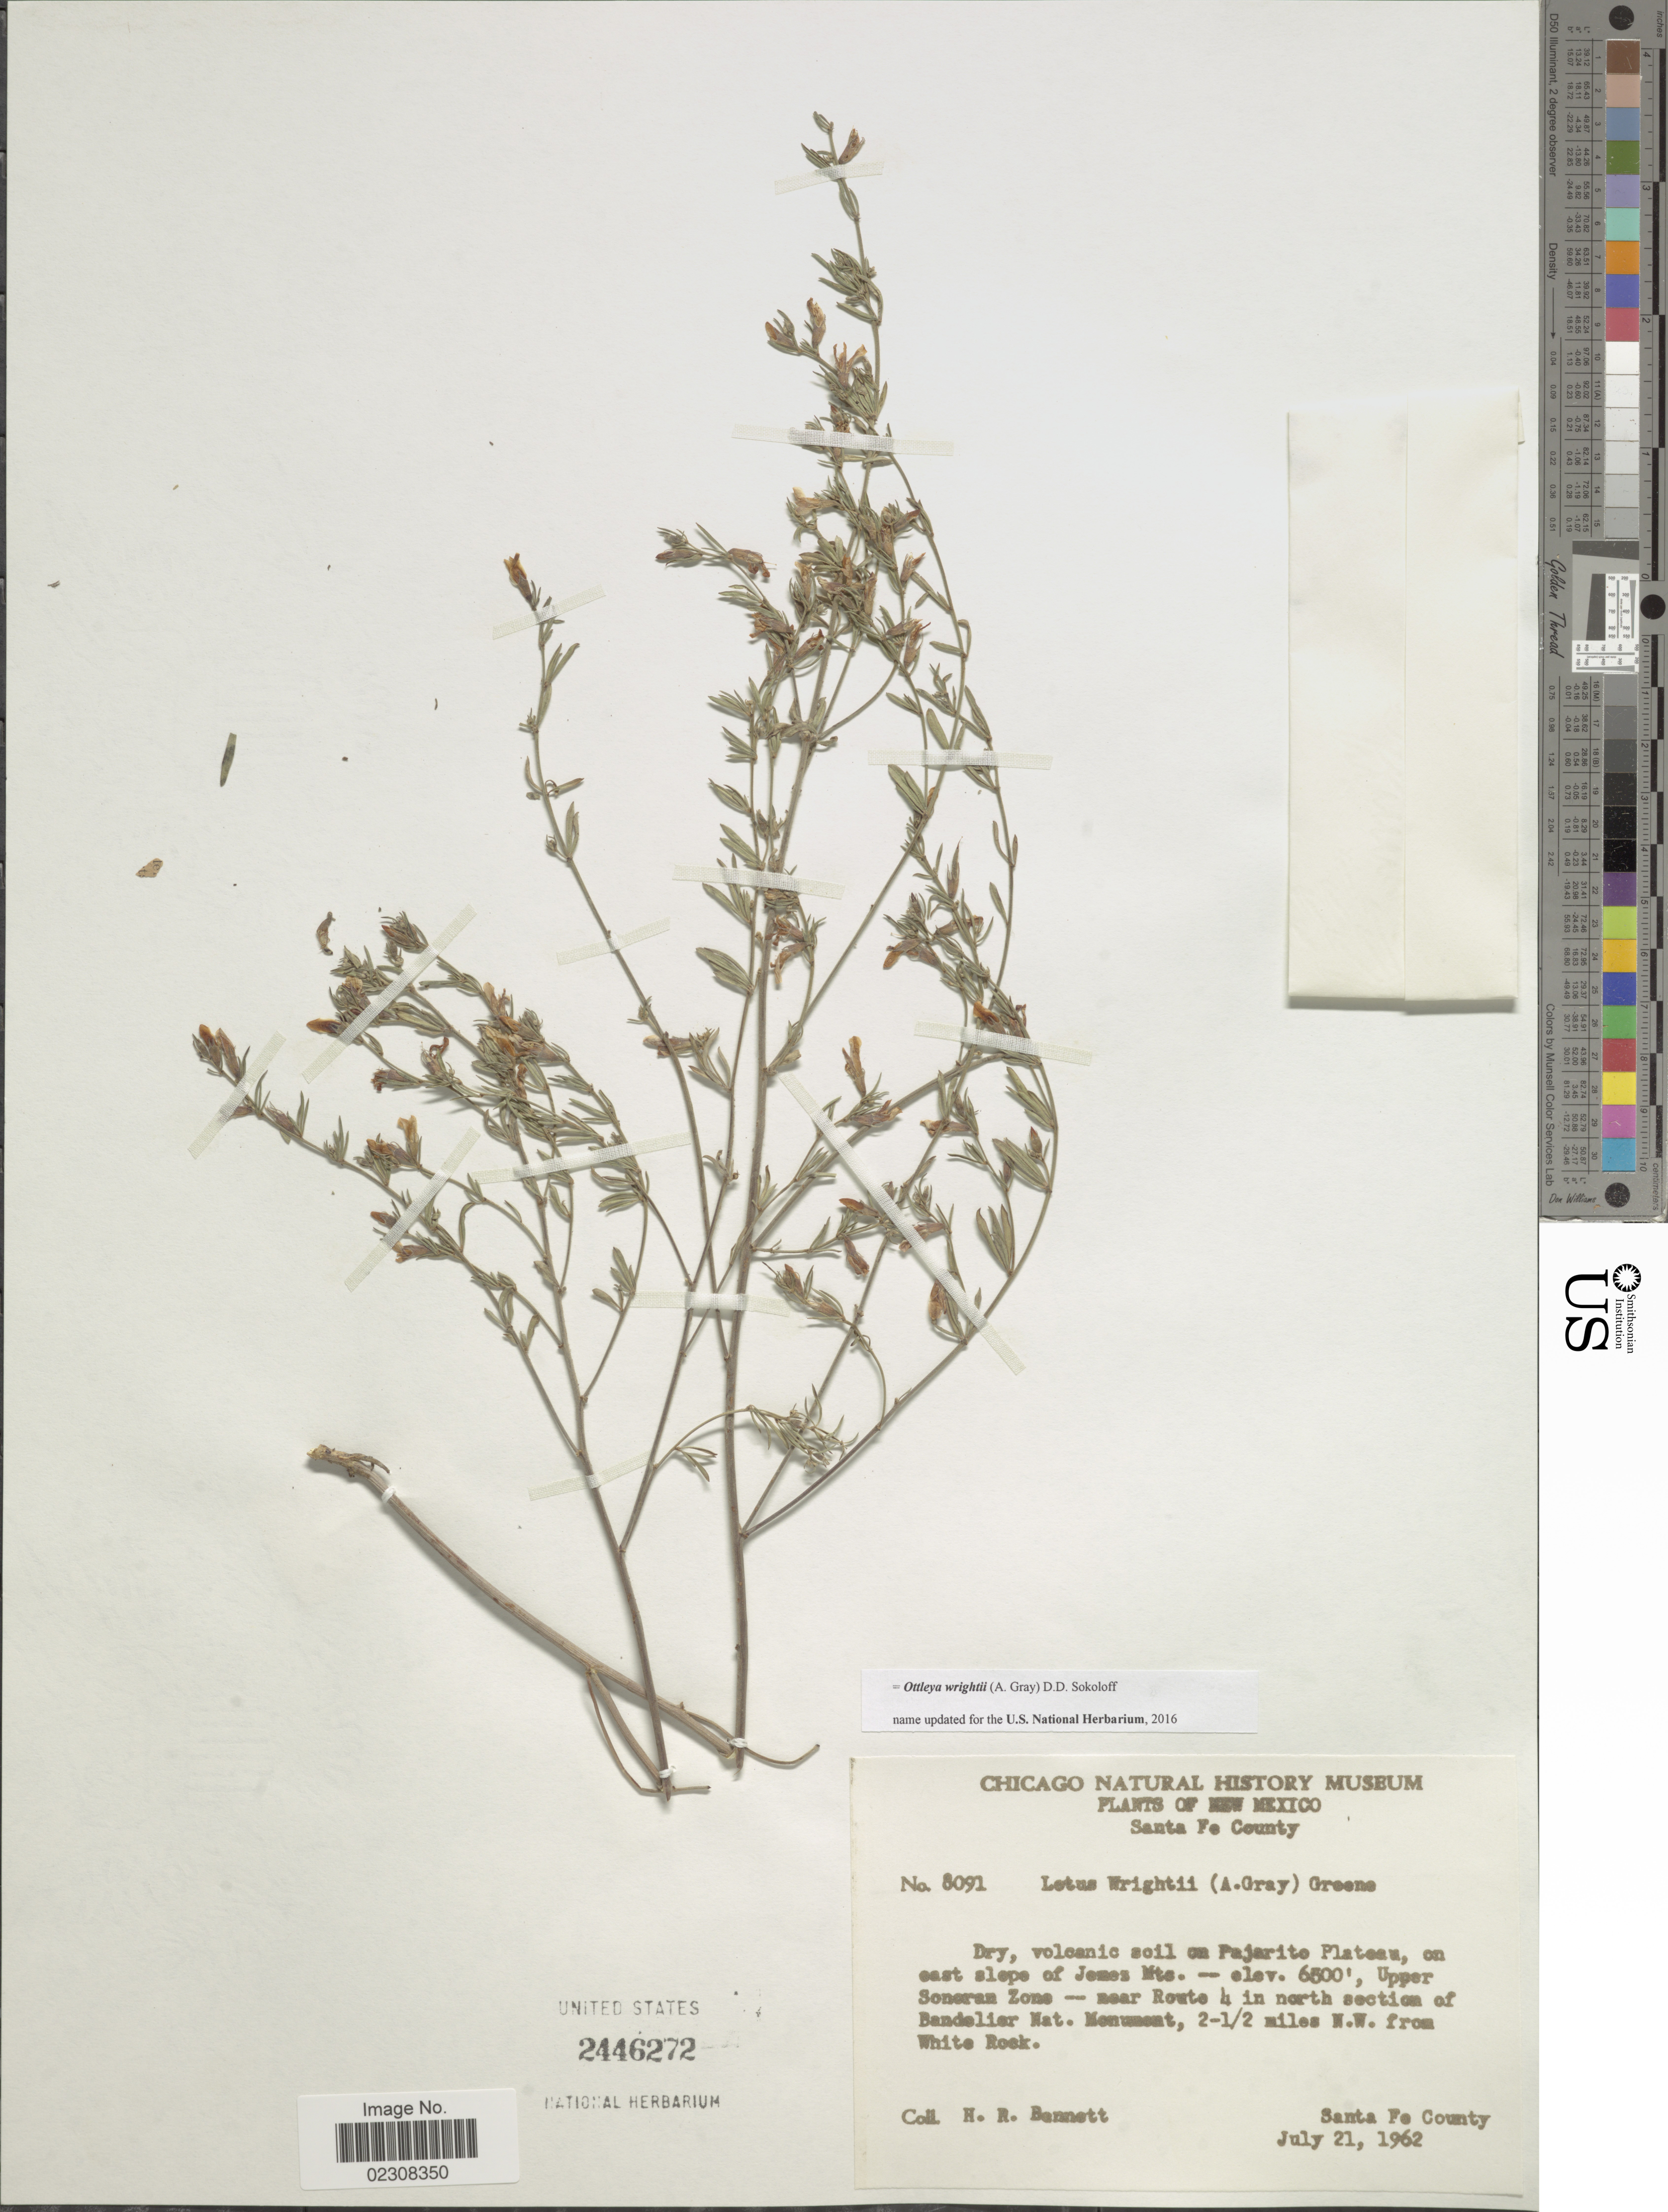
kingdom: Plantae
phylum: Tracheophyta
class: Magnoliopsida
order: Fabales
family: Fabaceae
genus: Ottleya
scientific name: Ottleya wrightii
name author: (A. Gray) D.D. Sokoloff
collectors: H. R. Bennett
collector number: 8091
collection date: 1962-07-21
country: United States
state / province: New Mexico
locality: Santa Fe County, Dry, volcanic soil on Pajarite Plateau, on east slope of Jemes Mt. - Upper Sonaran Zone -- near Route 4 in north sectio of Bandelier Nat. Monument, 2-½ miles N.W. from White Rock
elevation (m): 1981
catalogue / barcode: US 2446272